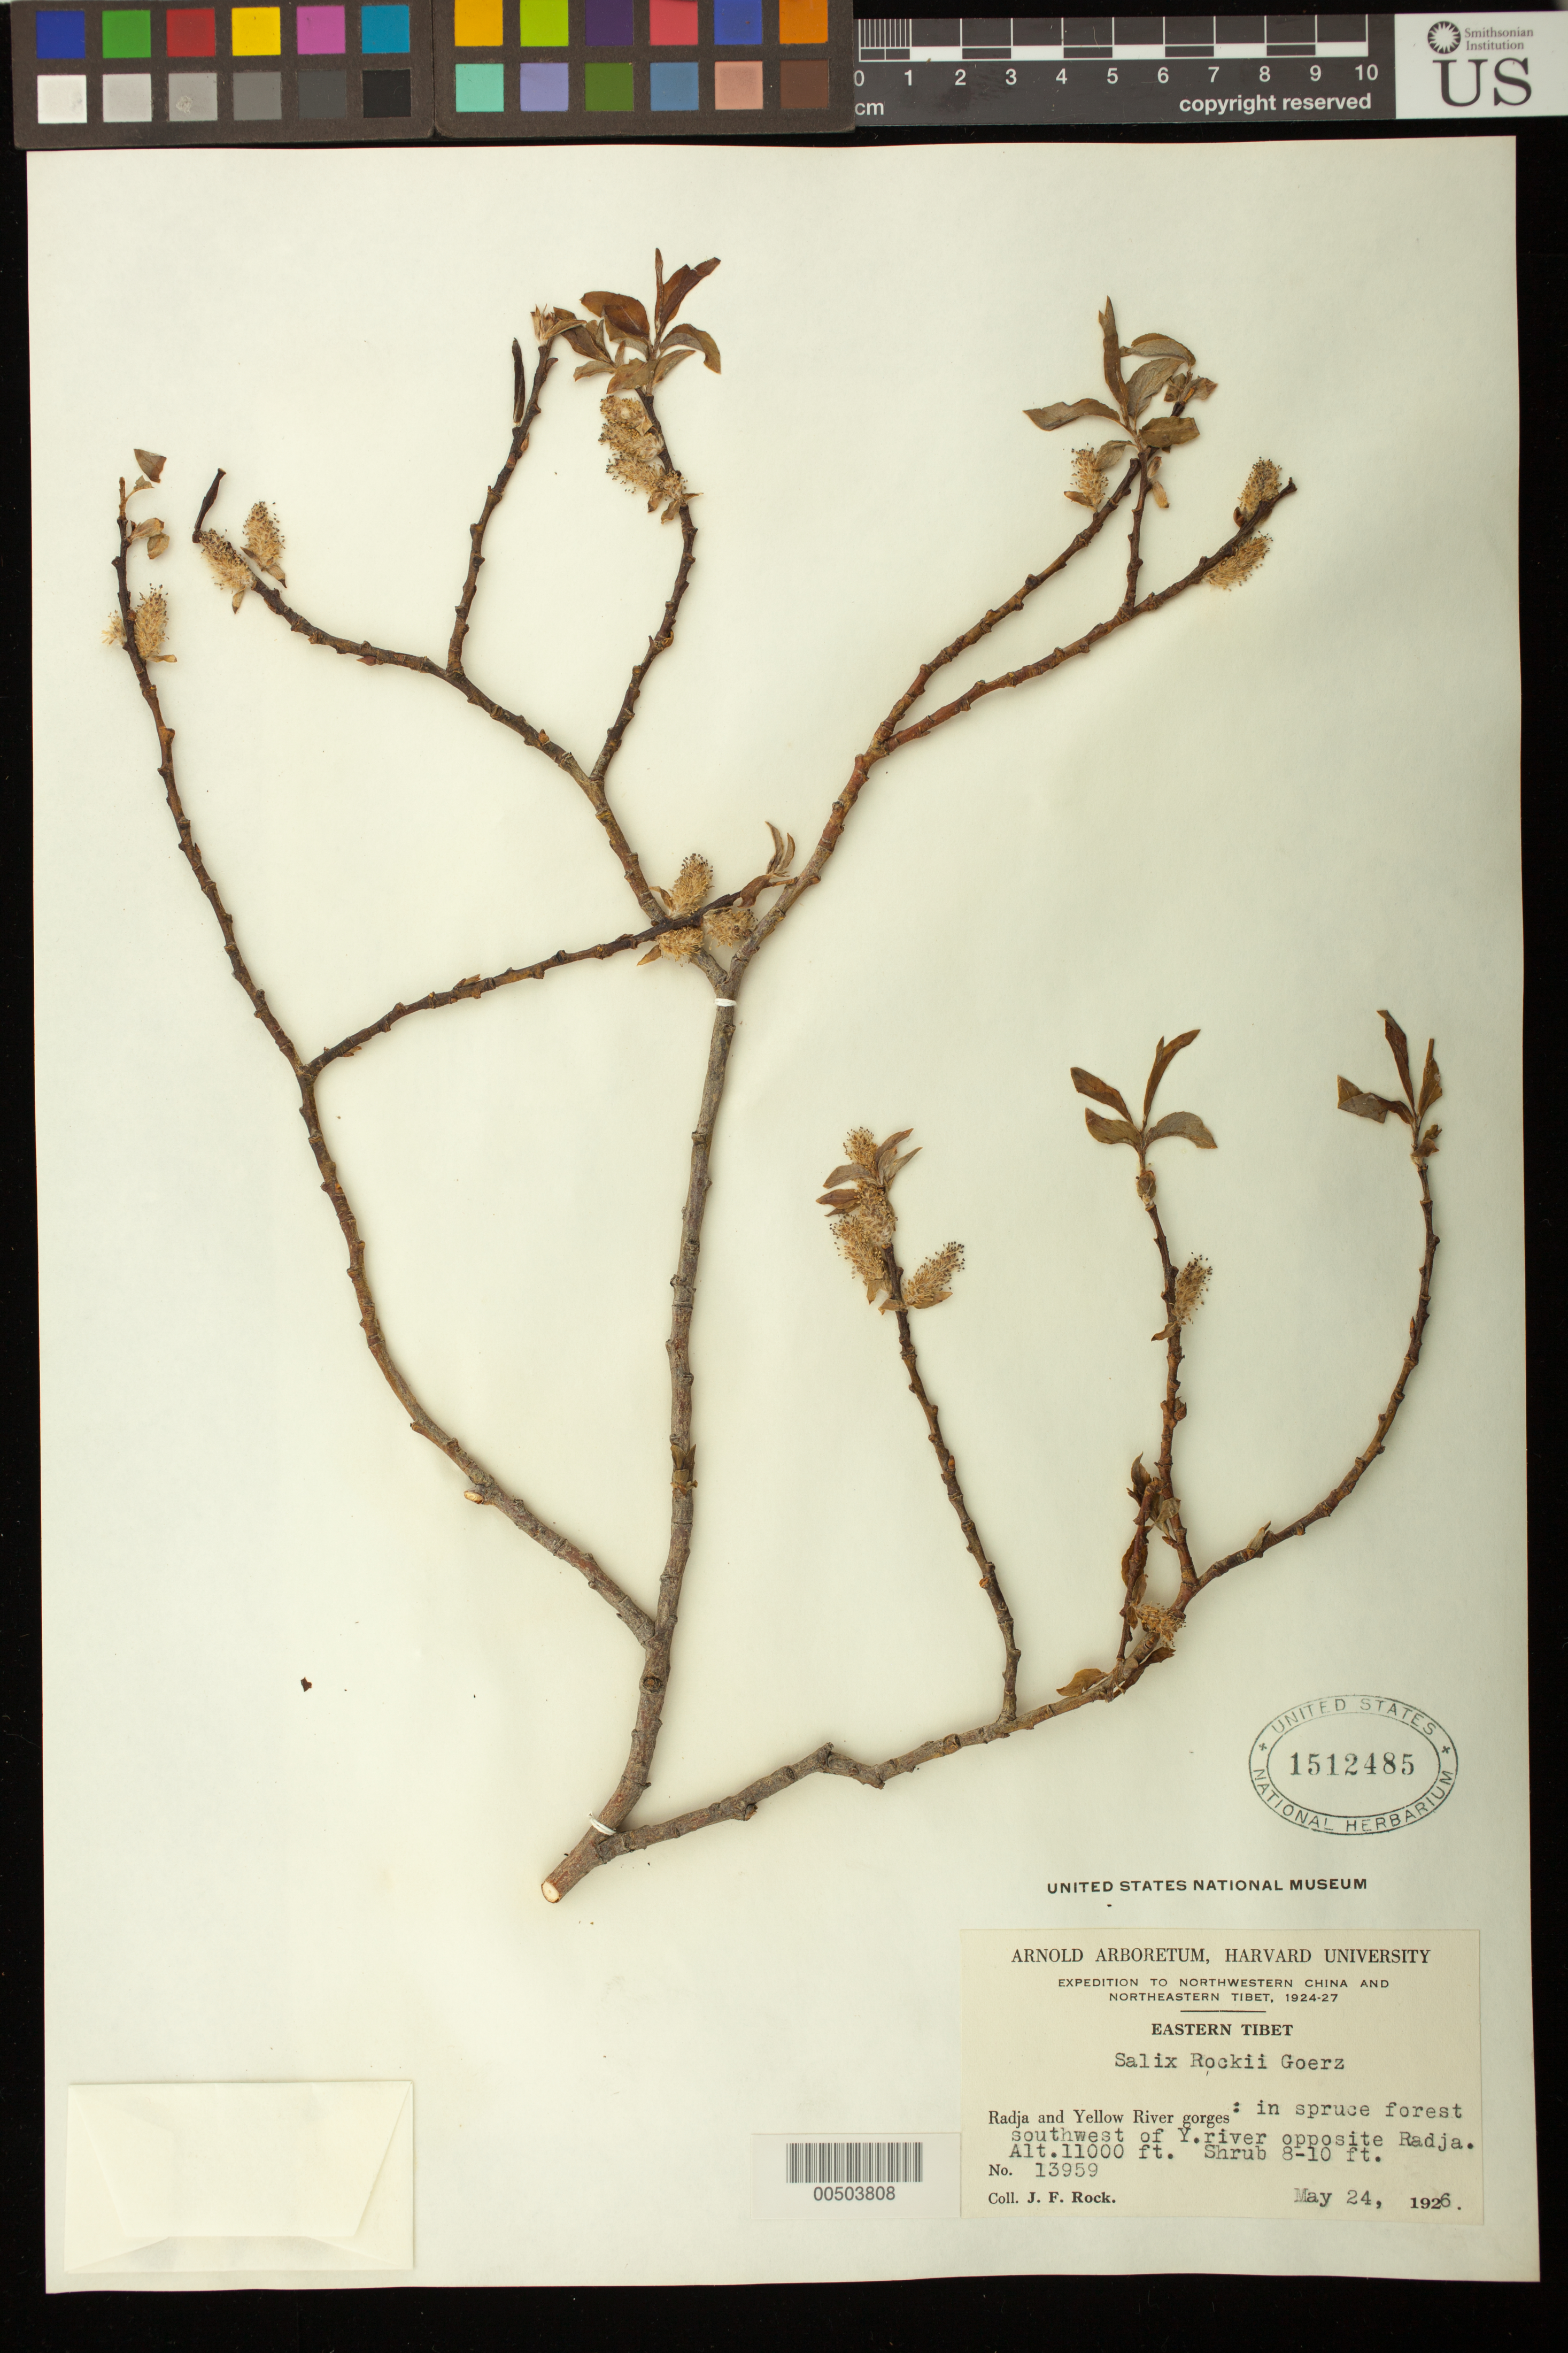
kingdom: Plantae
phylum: Tracheophyta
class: Magnoliopsida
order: Malpighiales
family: Salicaceae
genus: Salix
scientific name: Salix rockii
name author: Goerz in Rehder & Kobuski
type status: Isosyntype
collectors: J. F. Rock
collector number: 13959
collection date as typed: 24 May 1926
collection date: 1926-05-24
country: China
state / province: Xizang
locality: Eastern Tibet. Radja and Yellow River gorges: in spruce forest southwest of Y. river opposite Radja.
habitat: Shrub 8-10 ft.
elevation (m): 3353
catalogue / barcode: US 1512485